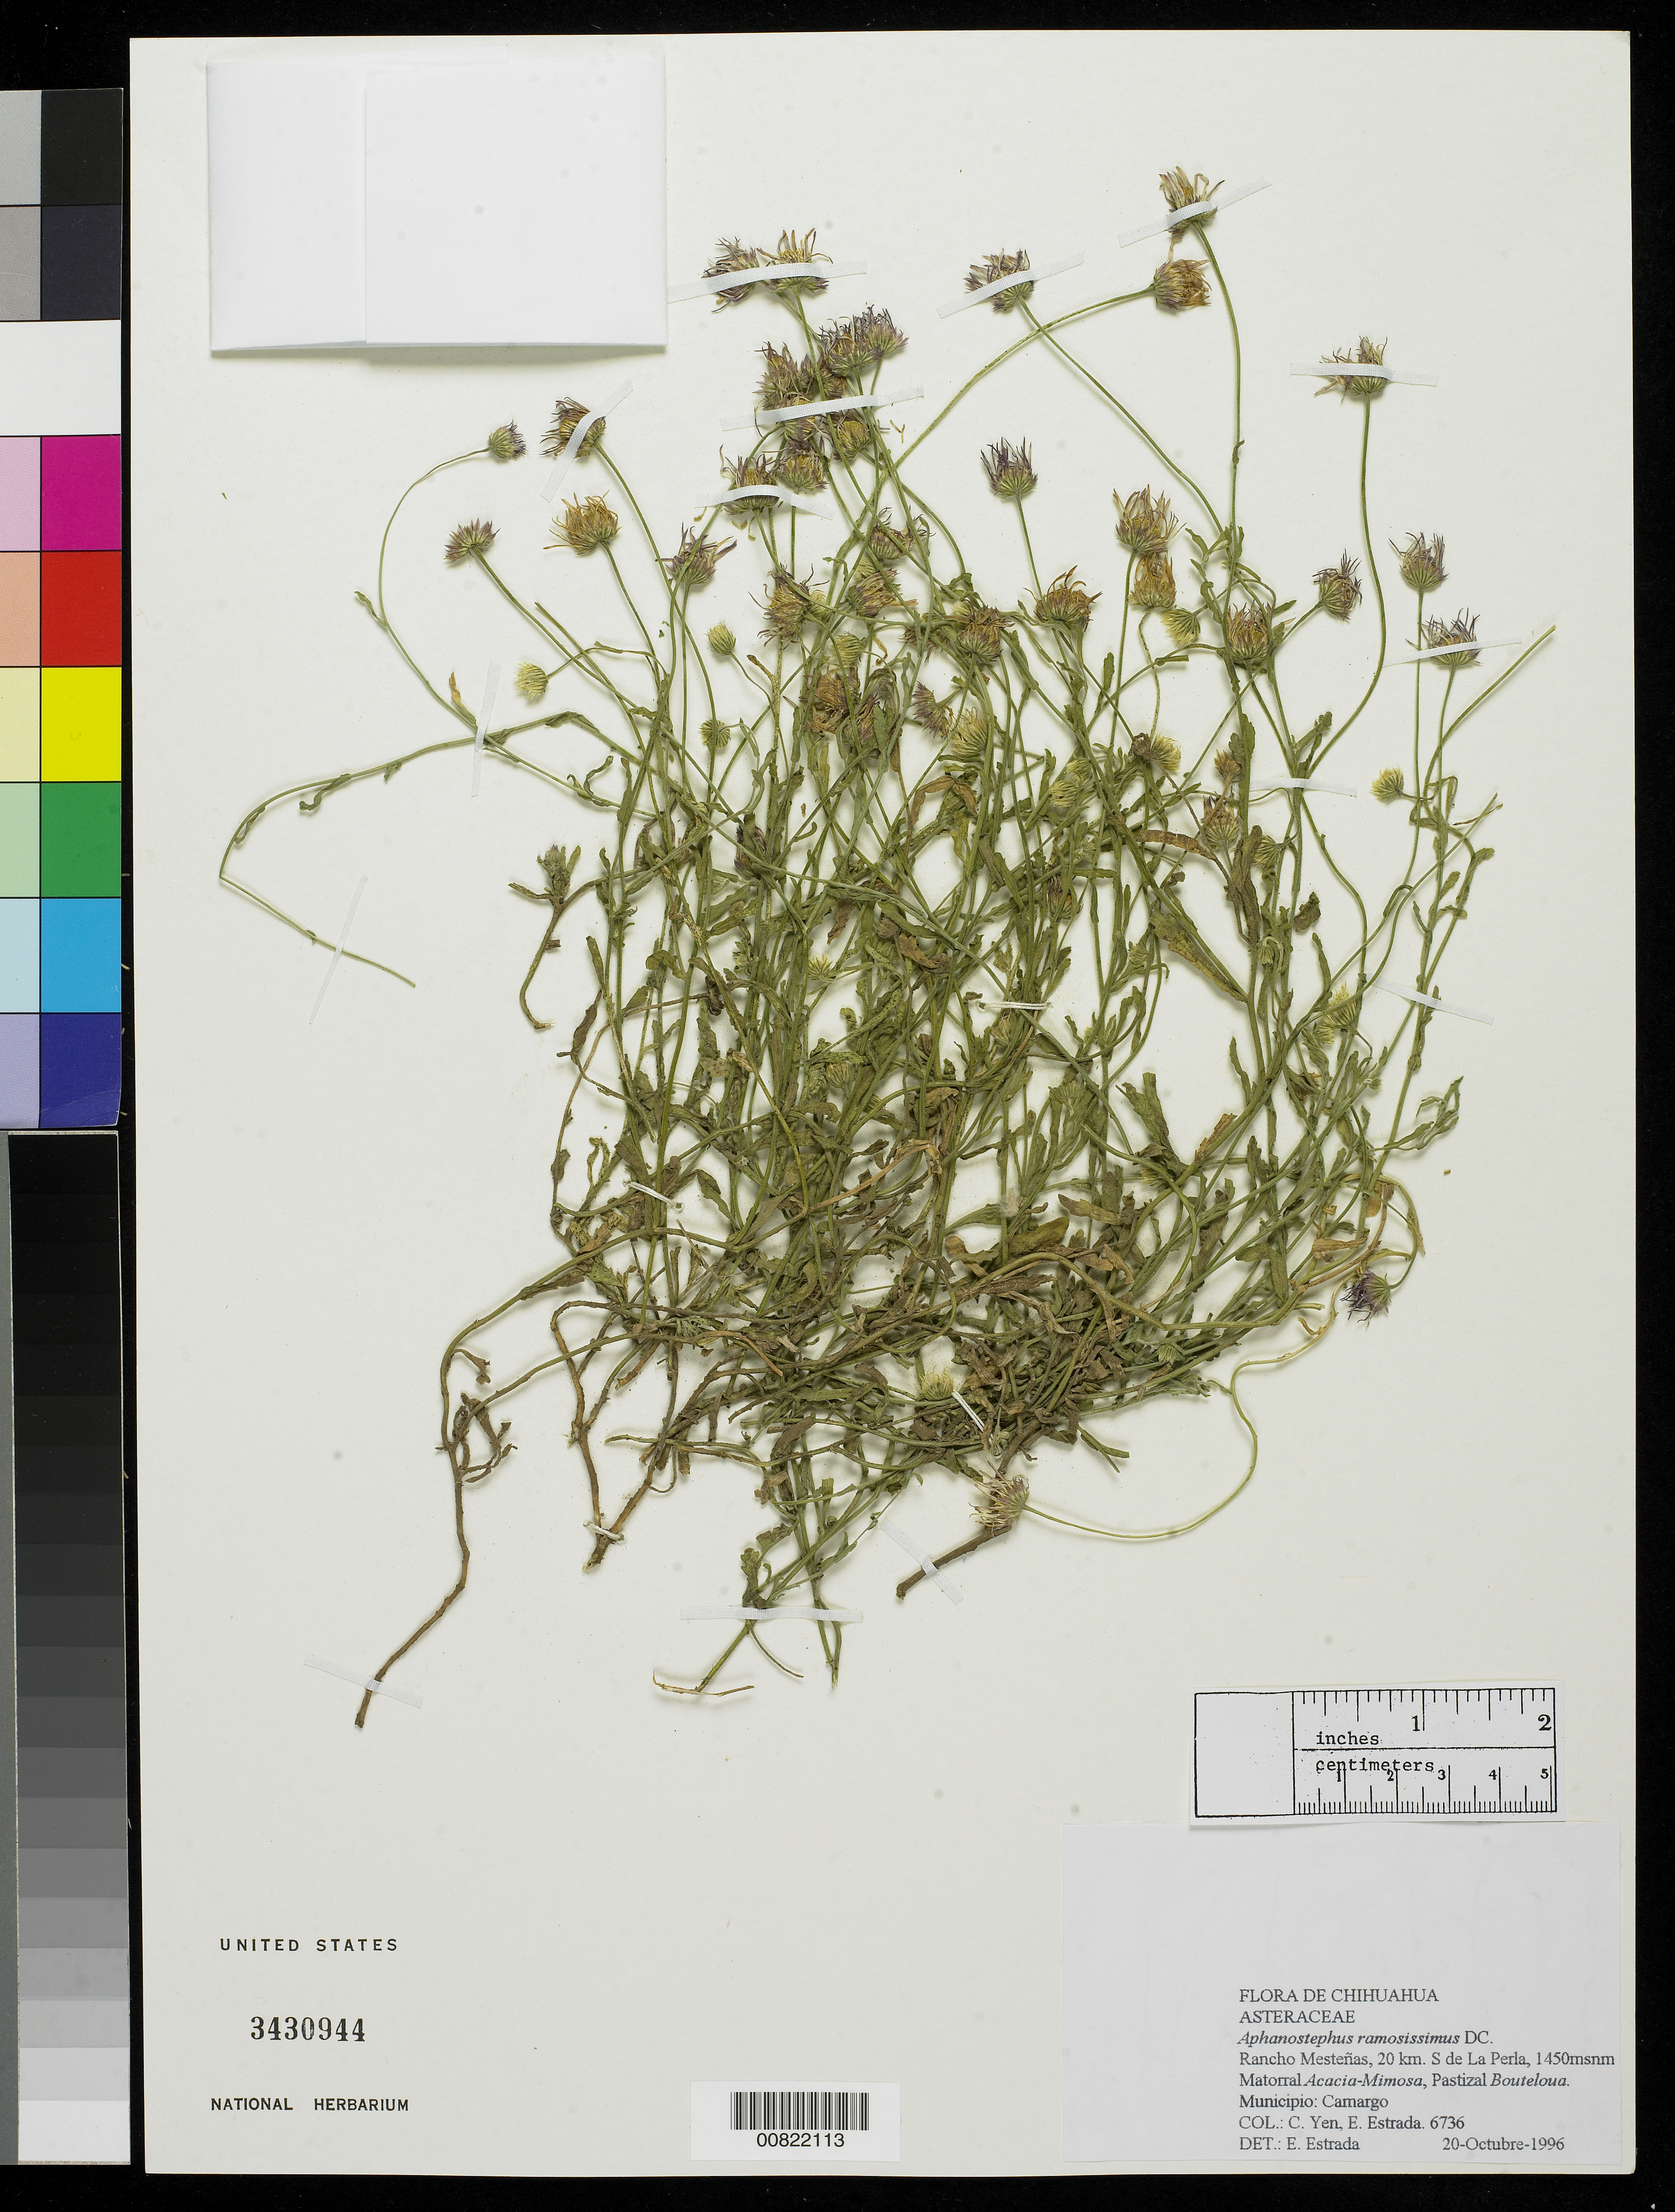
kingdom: Plantae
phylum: Tracheophyta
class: Magnoliopsida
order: Asterales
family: Asteraceae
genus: Aphanostephus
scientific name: Aphanostephus ramosissimus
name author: DC.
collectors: Y. C. Yang & E. Estrada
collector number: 6736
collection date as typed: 20 Oct 1996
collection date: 1996-10-20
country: Mexico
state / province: Chihuahua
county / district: Camargo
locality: Rancho Mesteñas, 20 km. S de La Perla, Chihuahua.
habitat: Matorral Acacia-Mimosa, Pastizal Bouteloua.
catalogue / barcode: US 3430944